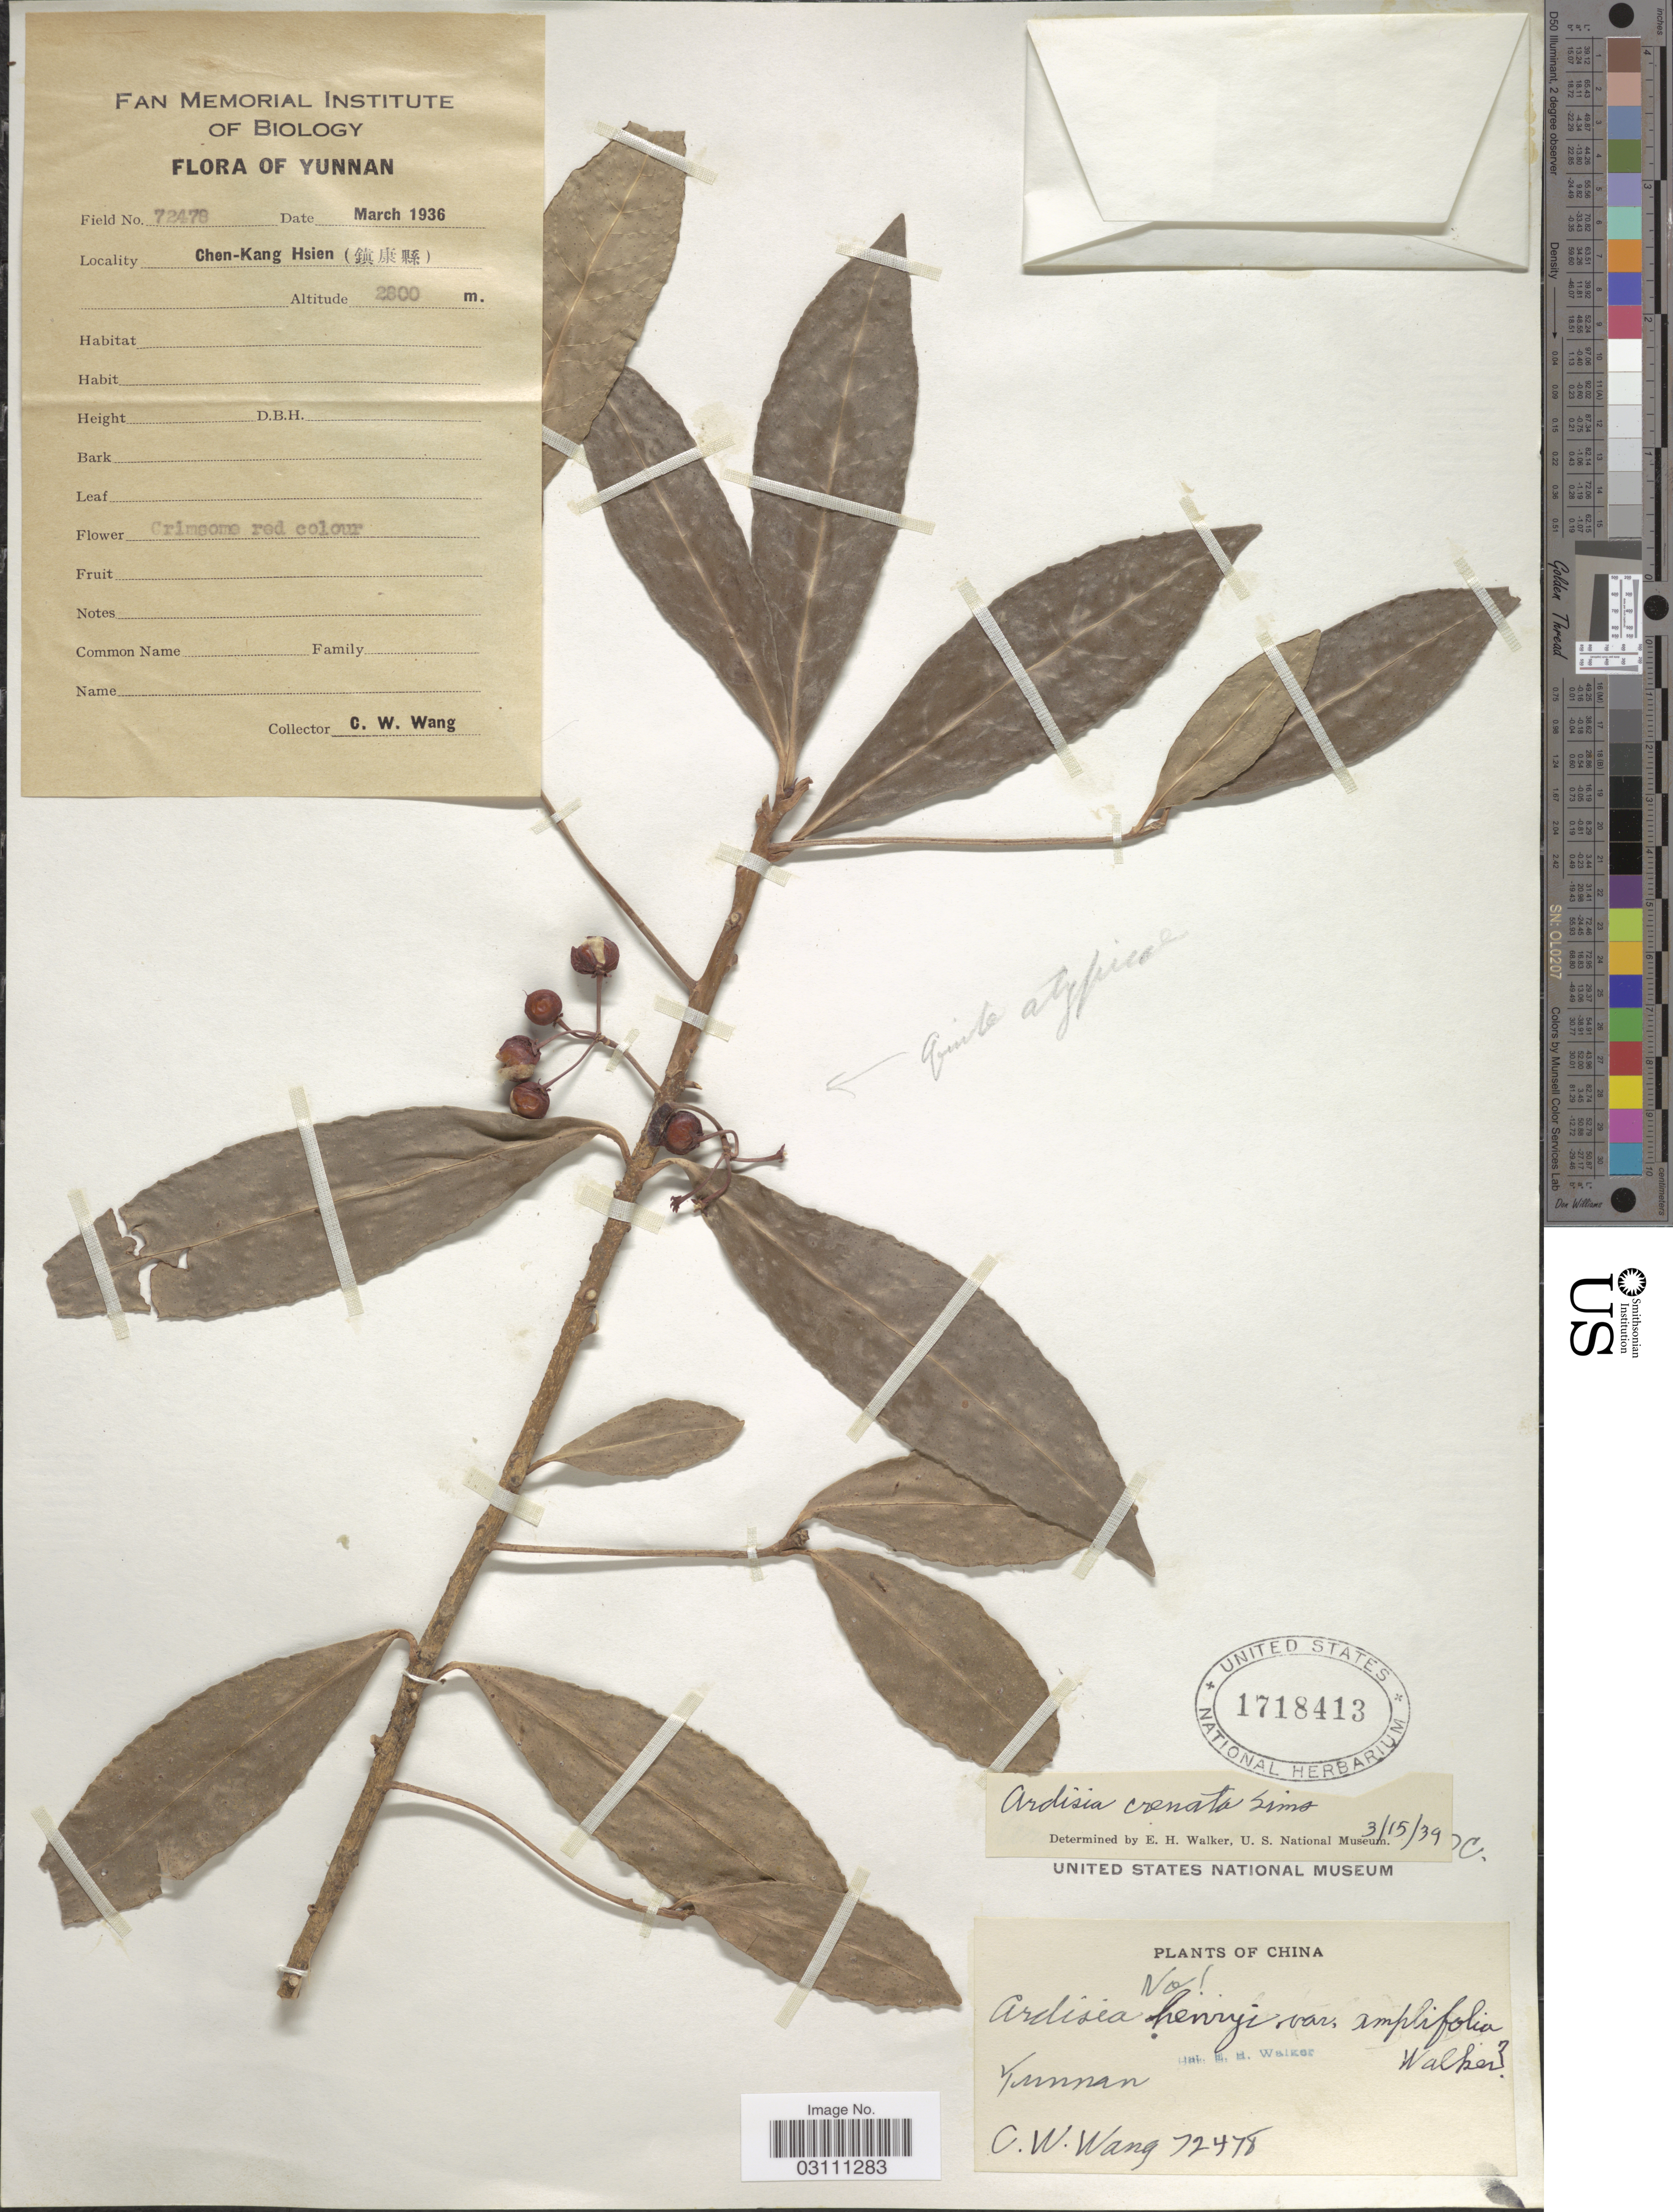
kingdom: Plantae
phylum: Tracheophyta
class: Magnoliopsida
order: Ericales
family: Primulaceae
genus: Ardisia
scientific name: Ardisia crenata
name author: Sims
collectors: C. W. Wang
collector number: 72478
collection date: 1936-03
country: China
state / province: Yunnan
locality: Chen-Kang Hsien.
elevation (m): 2800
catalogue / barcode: US 1718413